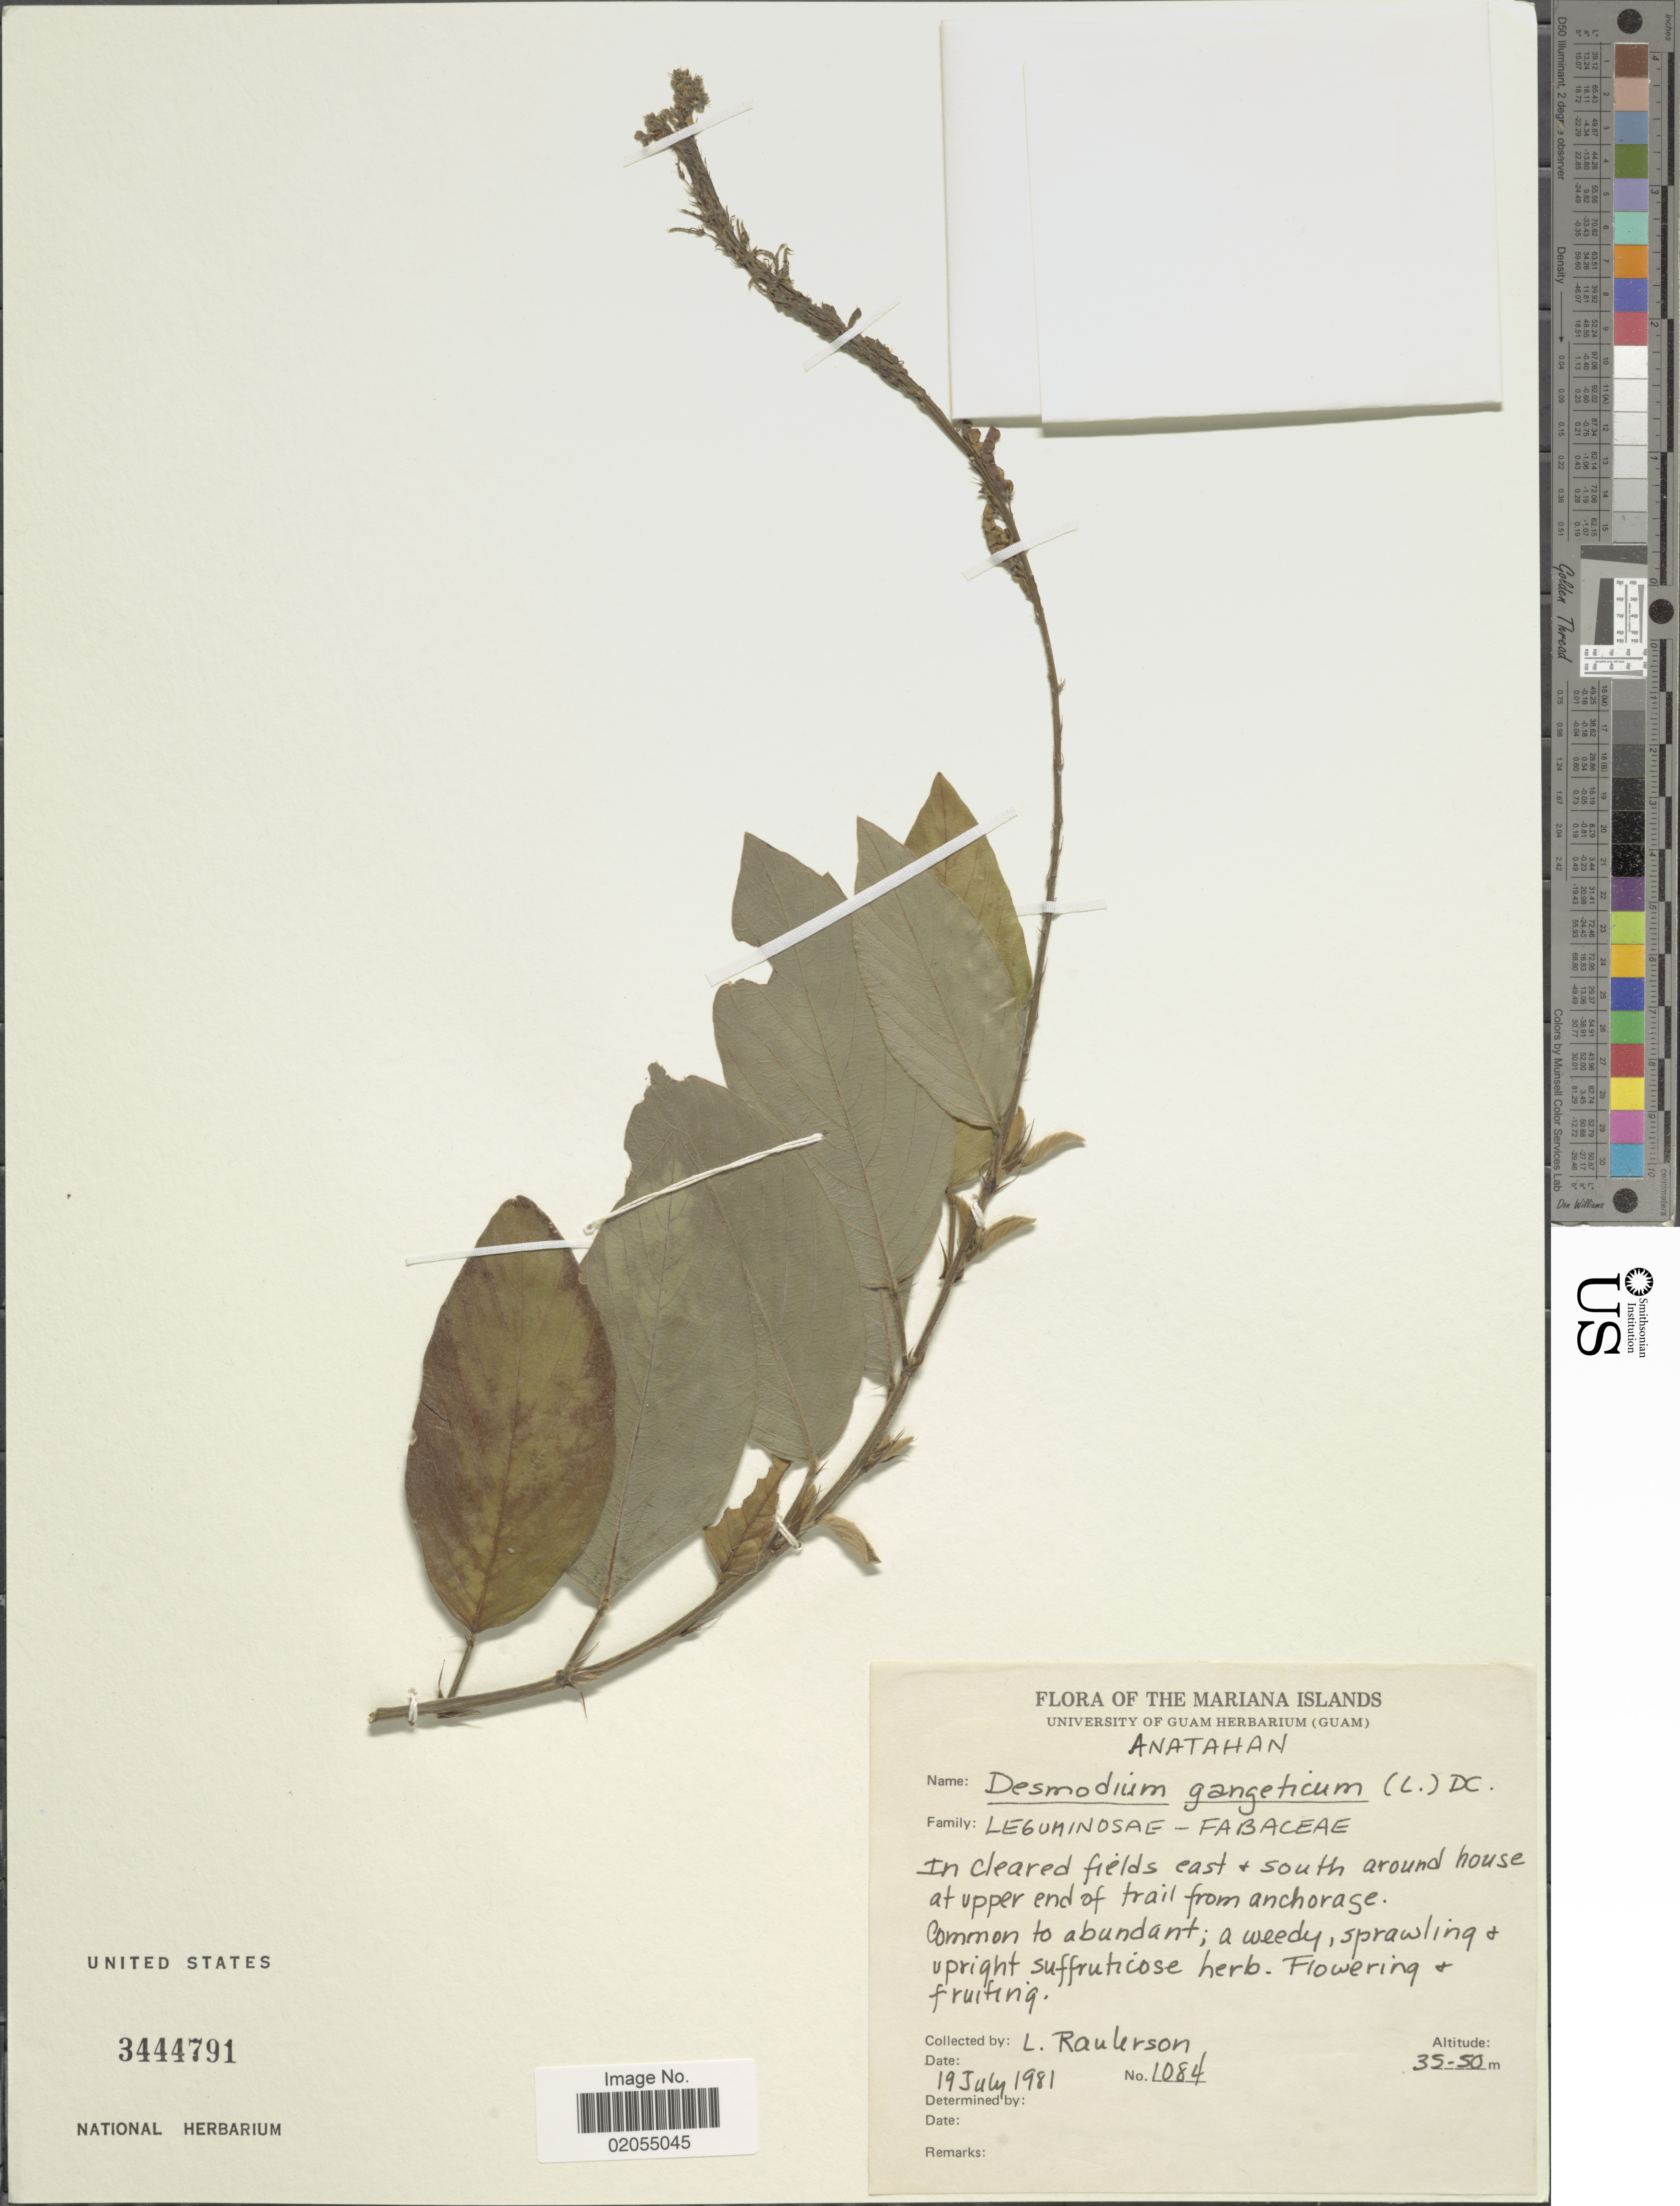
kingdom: Plantae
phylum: Tracheophyta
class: Magnoliopsida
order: Fabales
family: Fabaceae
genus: Pleurolobus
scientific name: Pleurolobus gangeticus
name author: (L.) J. St.-Hil. ex H. Ohashi & K. Ohashi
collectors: L. Raulerson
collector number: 1084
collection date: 1981-07-19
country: Northern Mariana Islands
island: Anatahan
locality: Anatahan. In cleared fields east + south around house at upper end of trail from anchorage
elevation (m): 35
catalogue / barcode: US 3444791